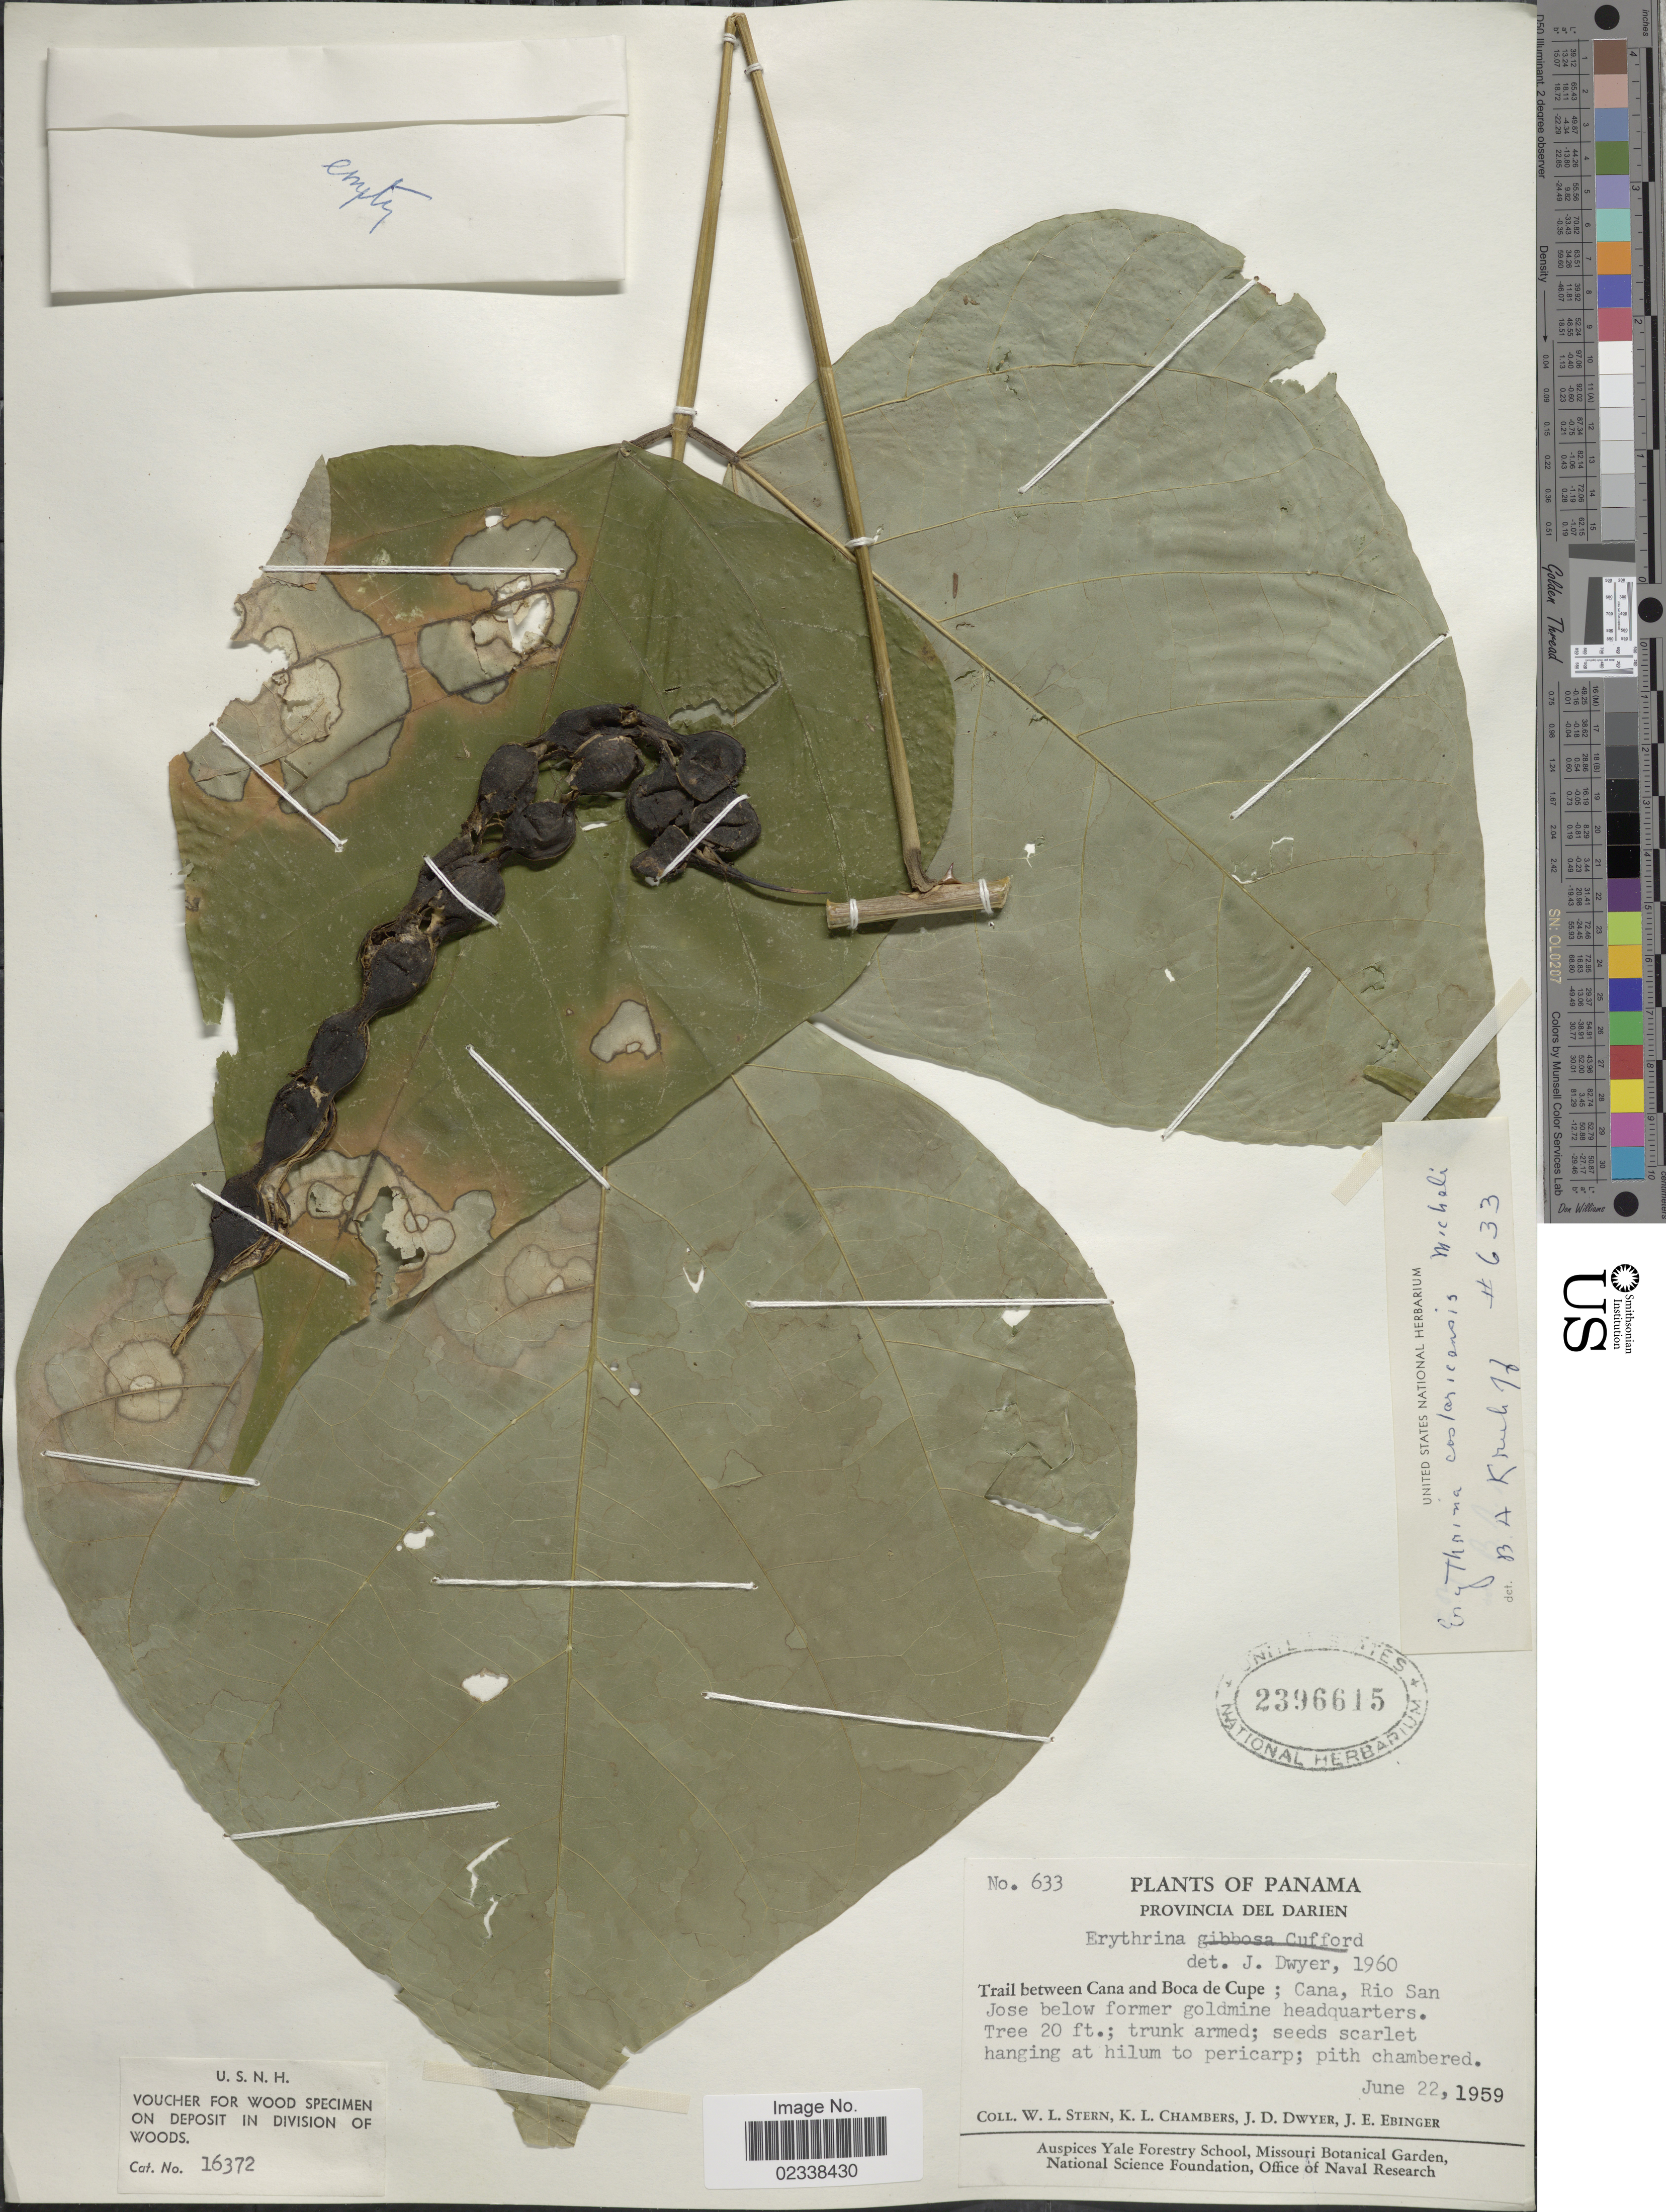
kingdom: Plantae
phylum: Tracheophyta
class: Magnoliopsida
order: Fabales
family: Fabaceae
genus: Erythrina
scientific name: Erythrina costaricensis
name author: Micheli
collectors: W. L. Stern, K. Chambers, J. D. Dwyer & J. Ebinger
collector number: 633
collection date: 1959-06-22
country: Panama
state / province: Darién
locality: Trail between Cana and Boca de Cupe; Cana, Rio San Jose below former goldmine headquarters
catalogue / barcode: US 2396615